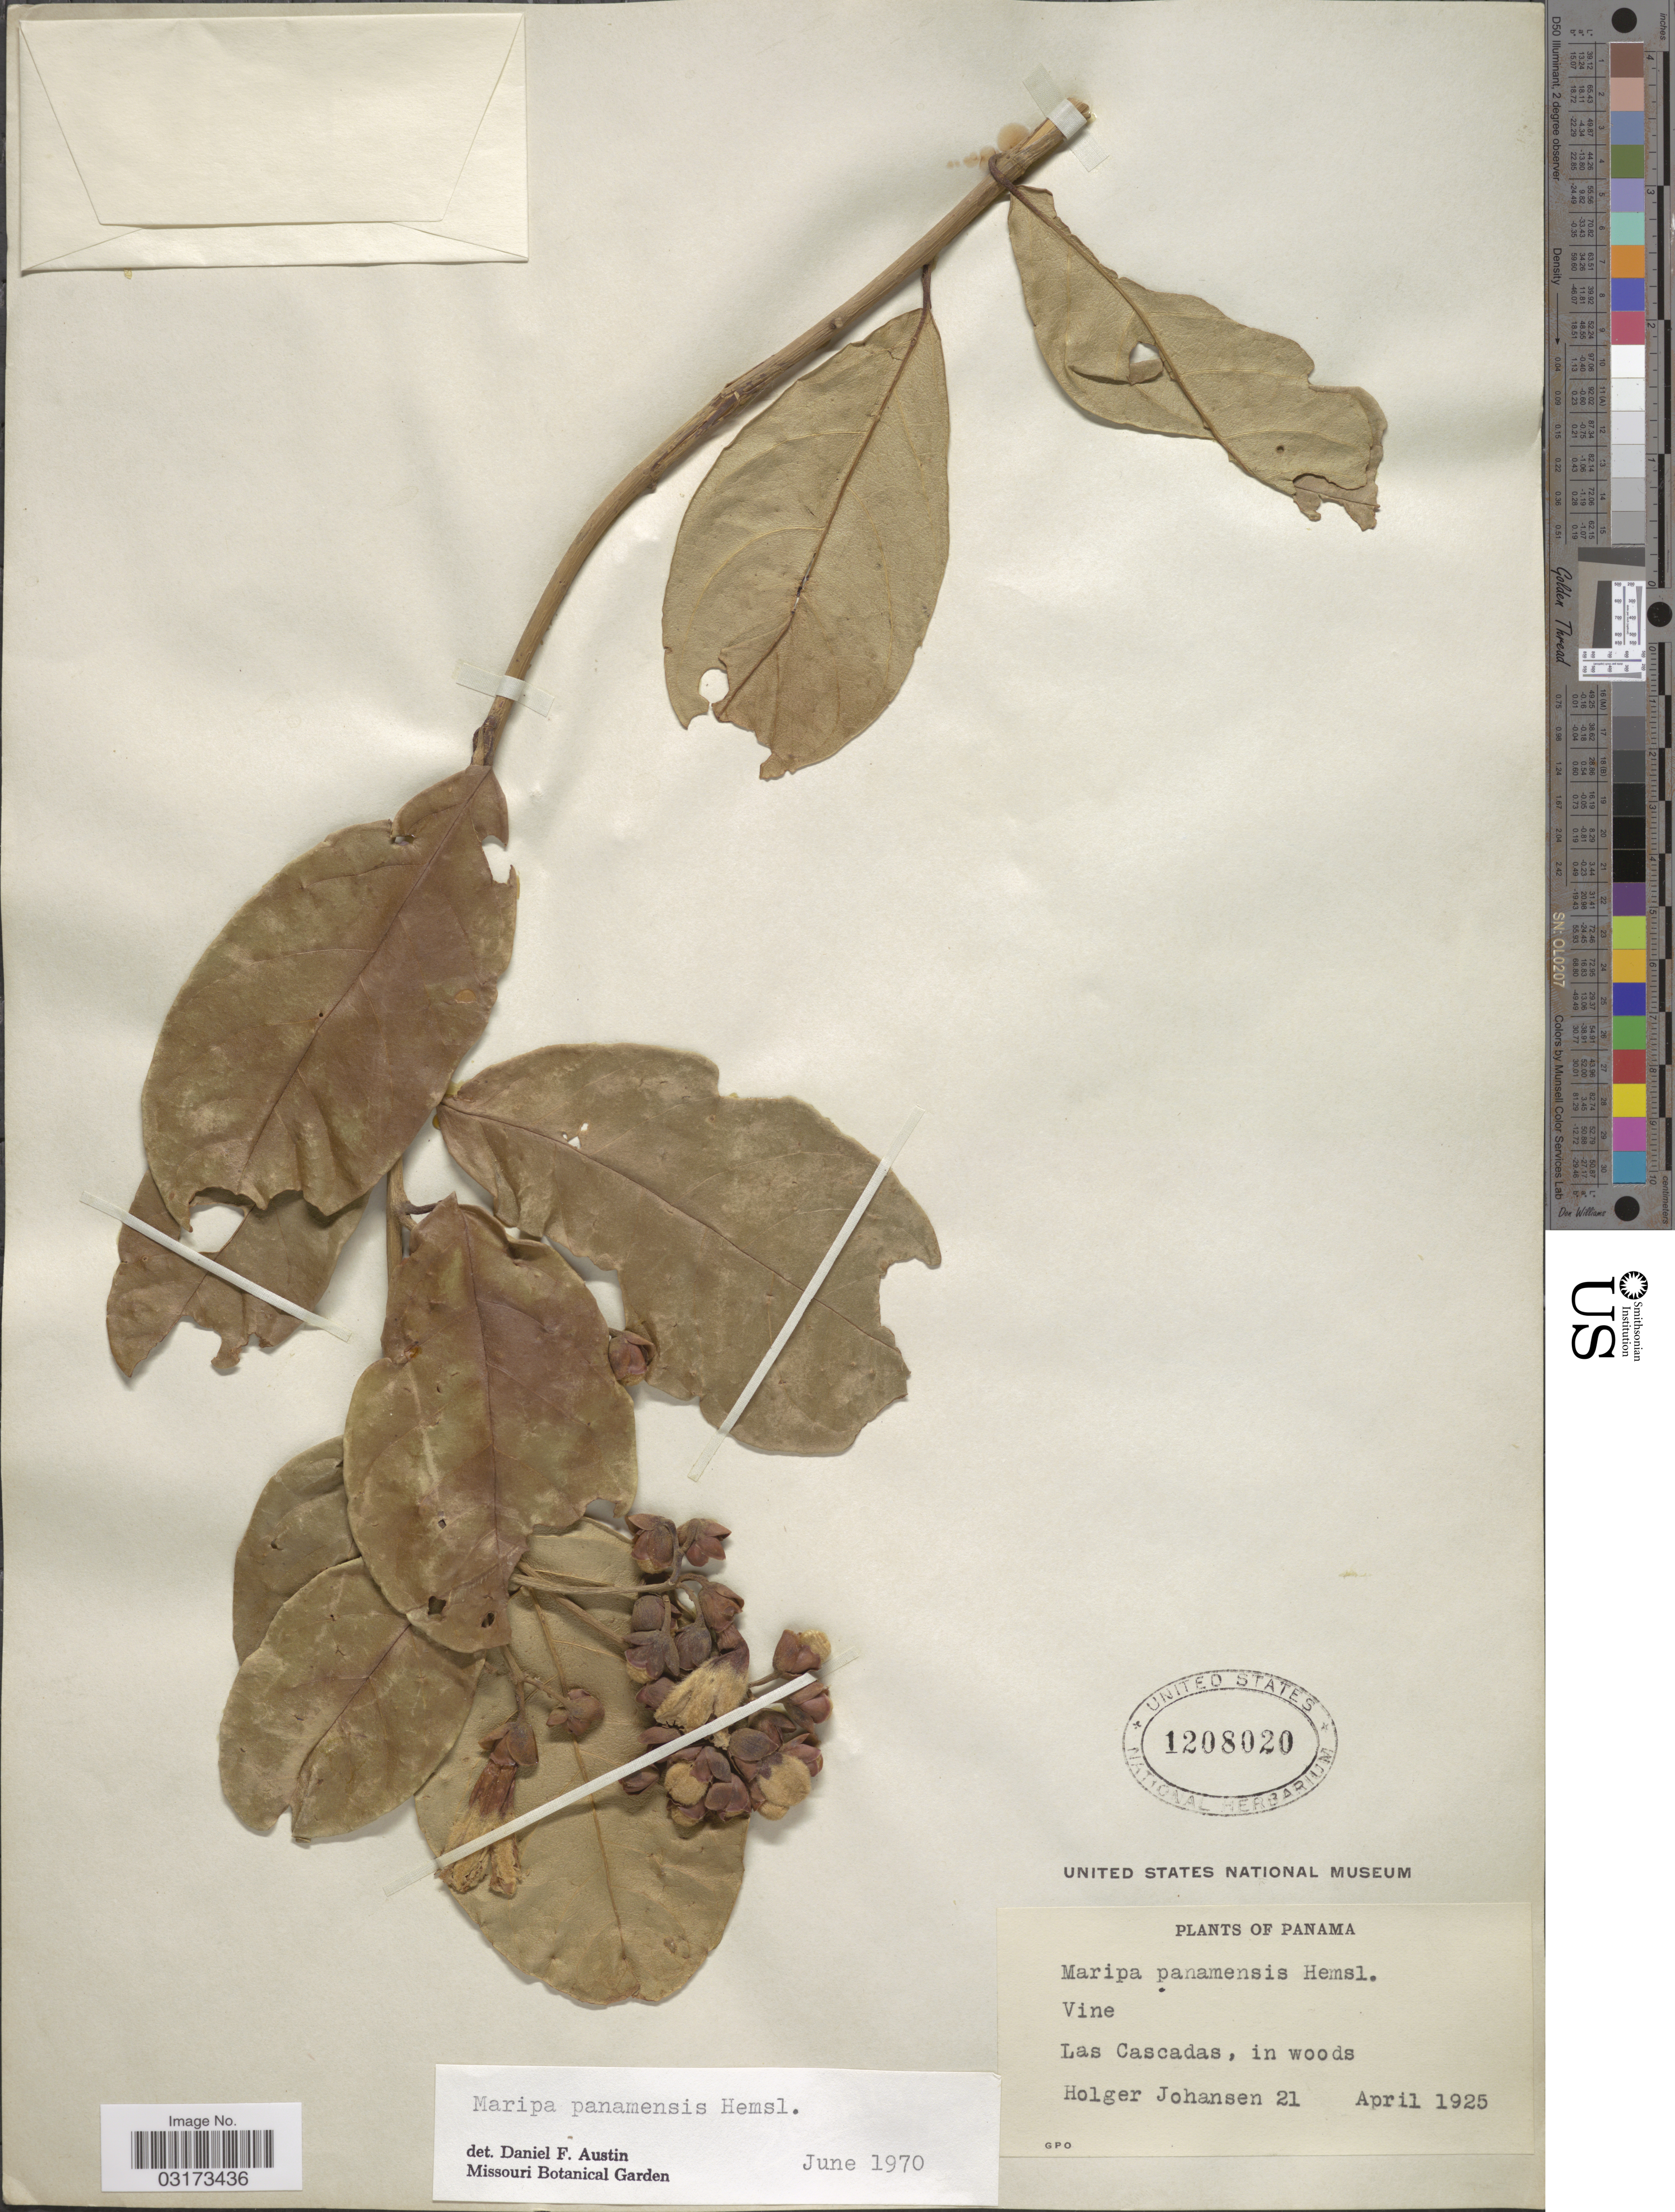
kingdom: Plantae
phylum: Tracheophyta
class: Magnoliopsida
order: Solanales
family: Convolvulaceae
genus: Maripa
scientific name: Maripa panamensis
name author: Hemsl.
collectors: H. Johansen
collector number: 21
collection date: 1925-04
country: Panama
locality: Las Cascadas, in woods.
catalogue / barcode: US 1208020